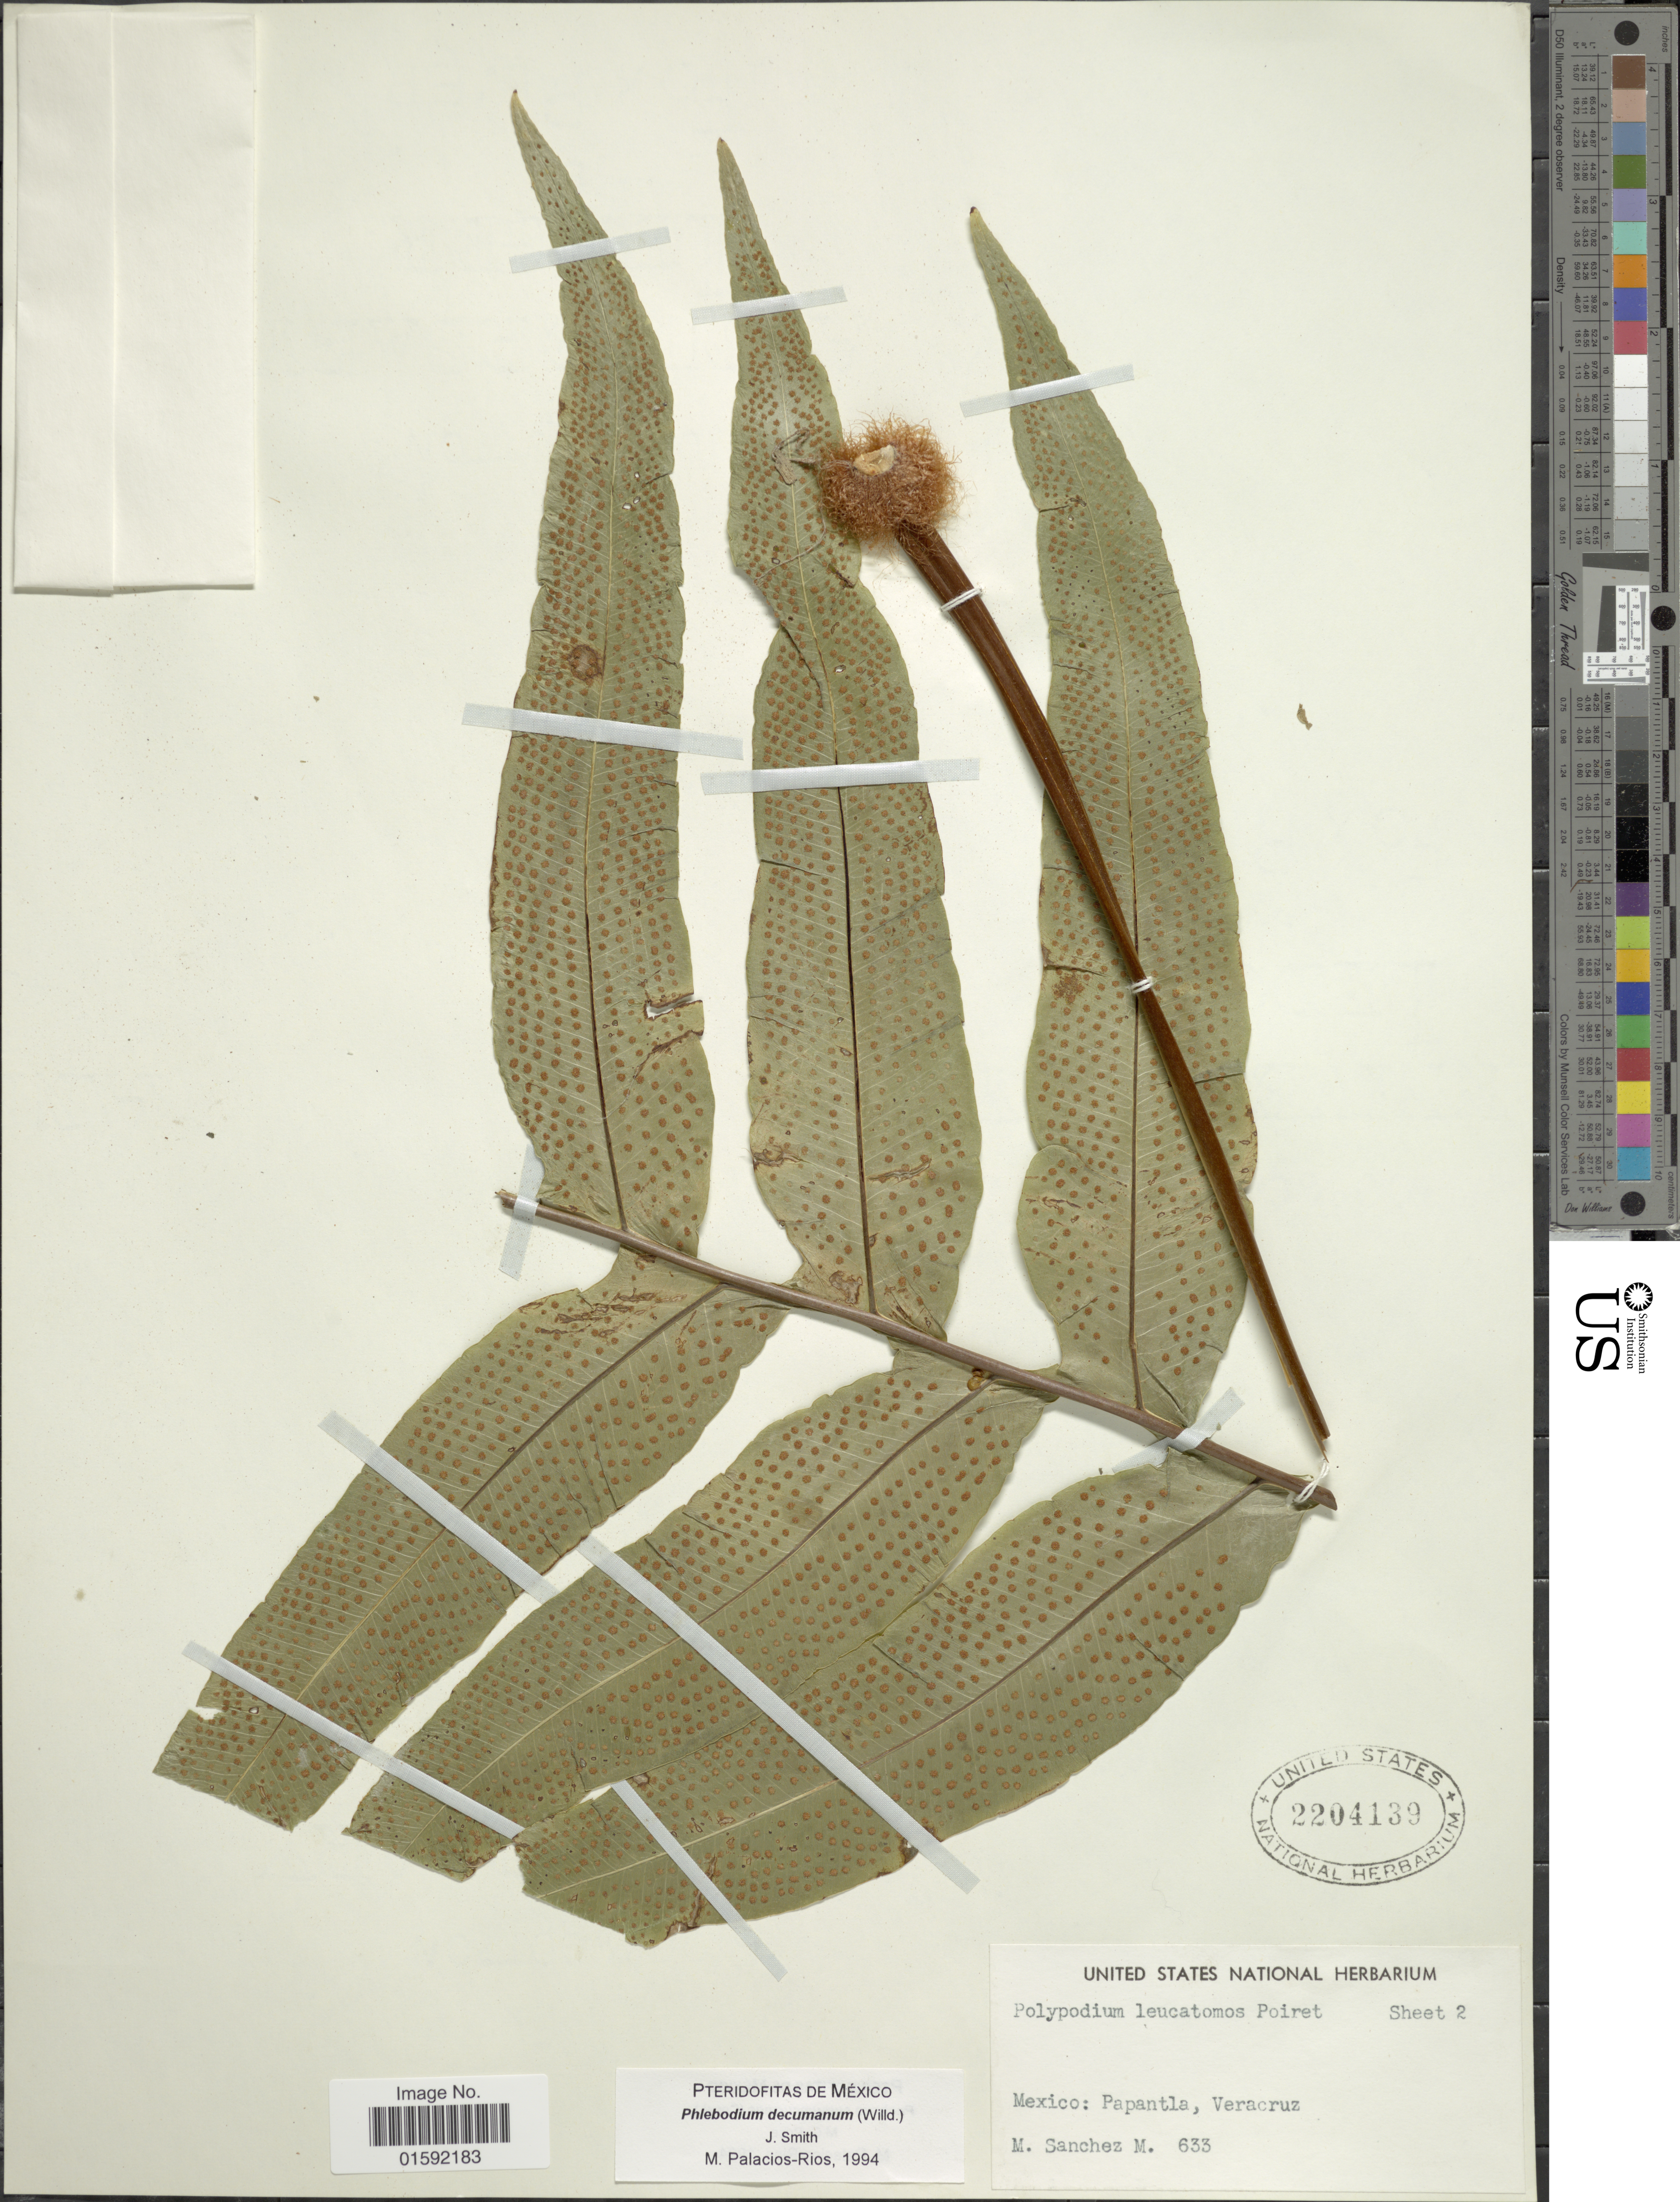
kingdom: Plantae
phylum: Tracheophyta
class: Polypodiopsida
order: Polypodiales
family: Polypodiaceae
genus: Phlebodium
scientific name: Phlebodium decumanum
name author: (Willd.) J. Sm.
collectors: M. Sanchez M.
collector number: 633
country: Mexico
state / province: Veracruz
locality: Papantla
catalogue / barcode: US 2204139